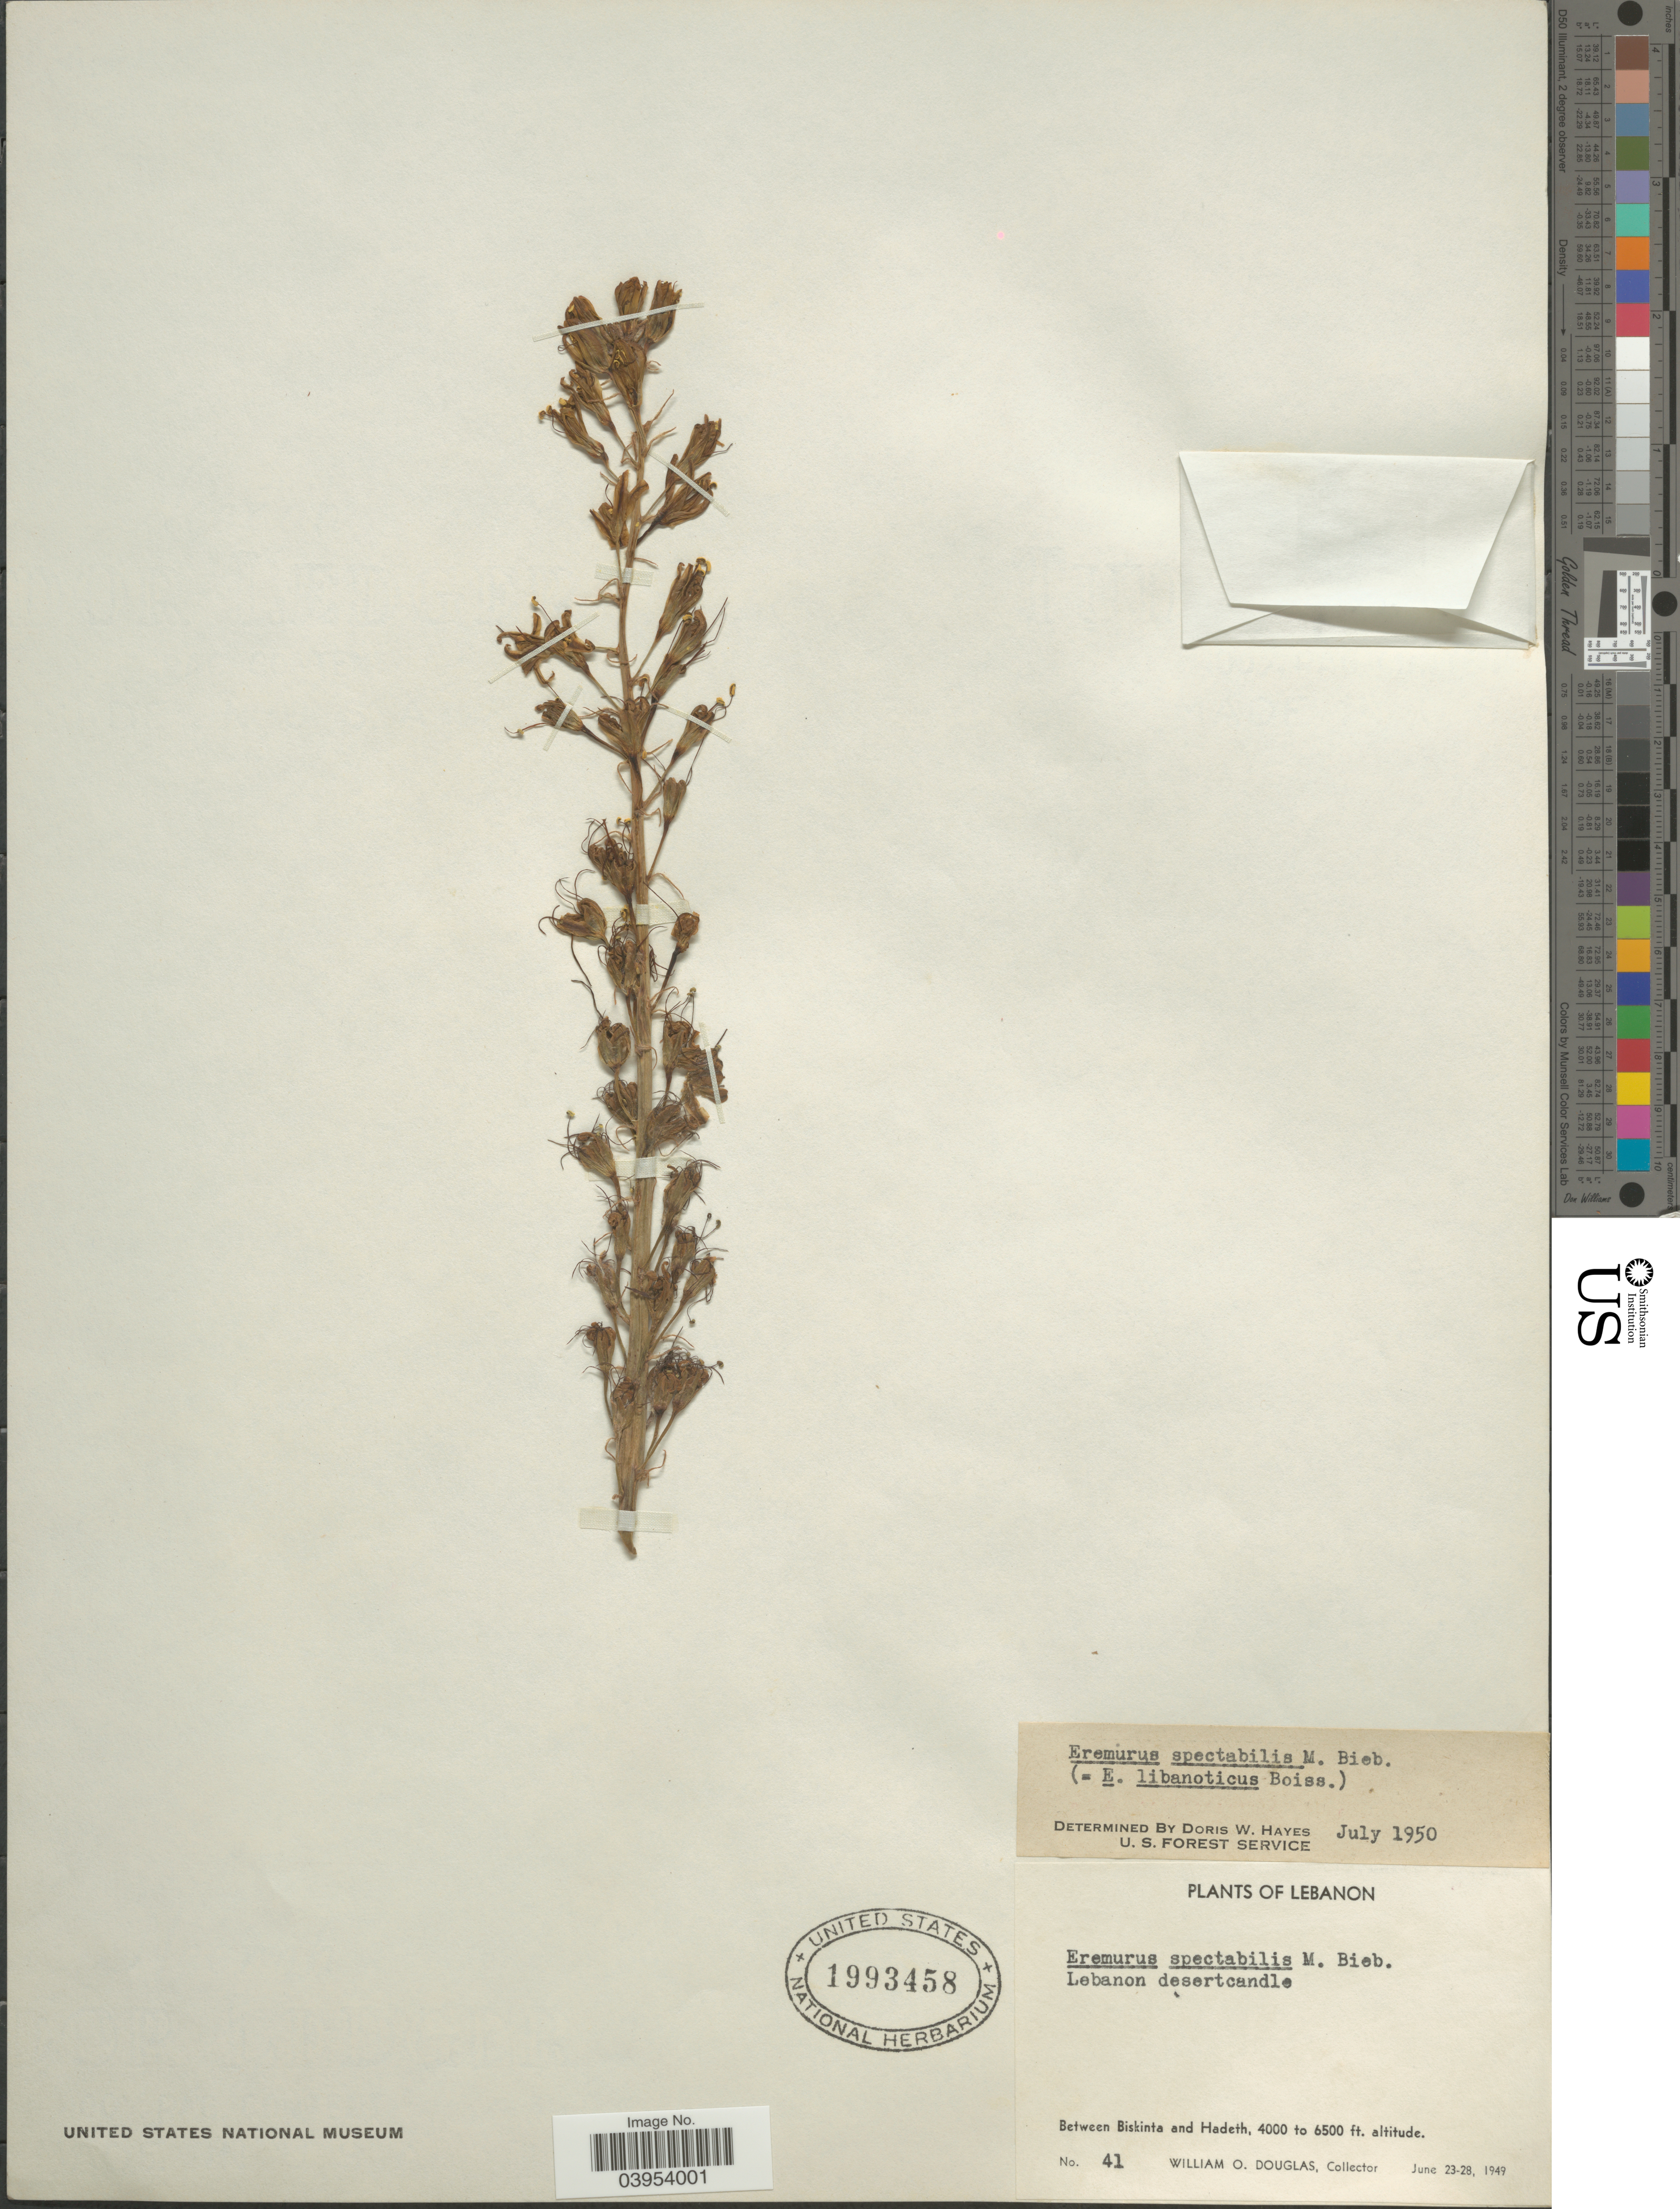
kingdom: Plantae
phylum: Tracheophyta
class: Liliopsida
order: Asparagales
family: Asphodelaceae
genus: Eremurus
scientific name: Eremurus spectabilis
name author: M. Bieb.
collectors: W. Douglas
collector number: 41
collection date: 1949-06-23/1949-06-28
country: Lebanon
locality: Between Biskinta and Hadeth.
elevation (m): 1219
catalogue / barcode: US 1993458